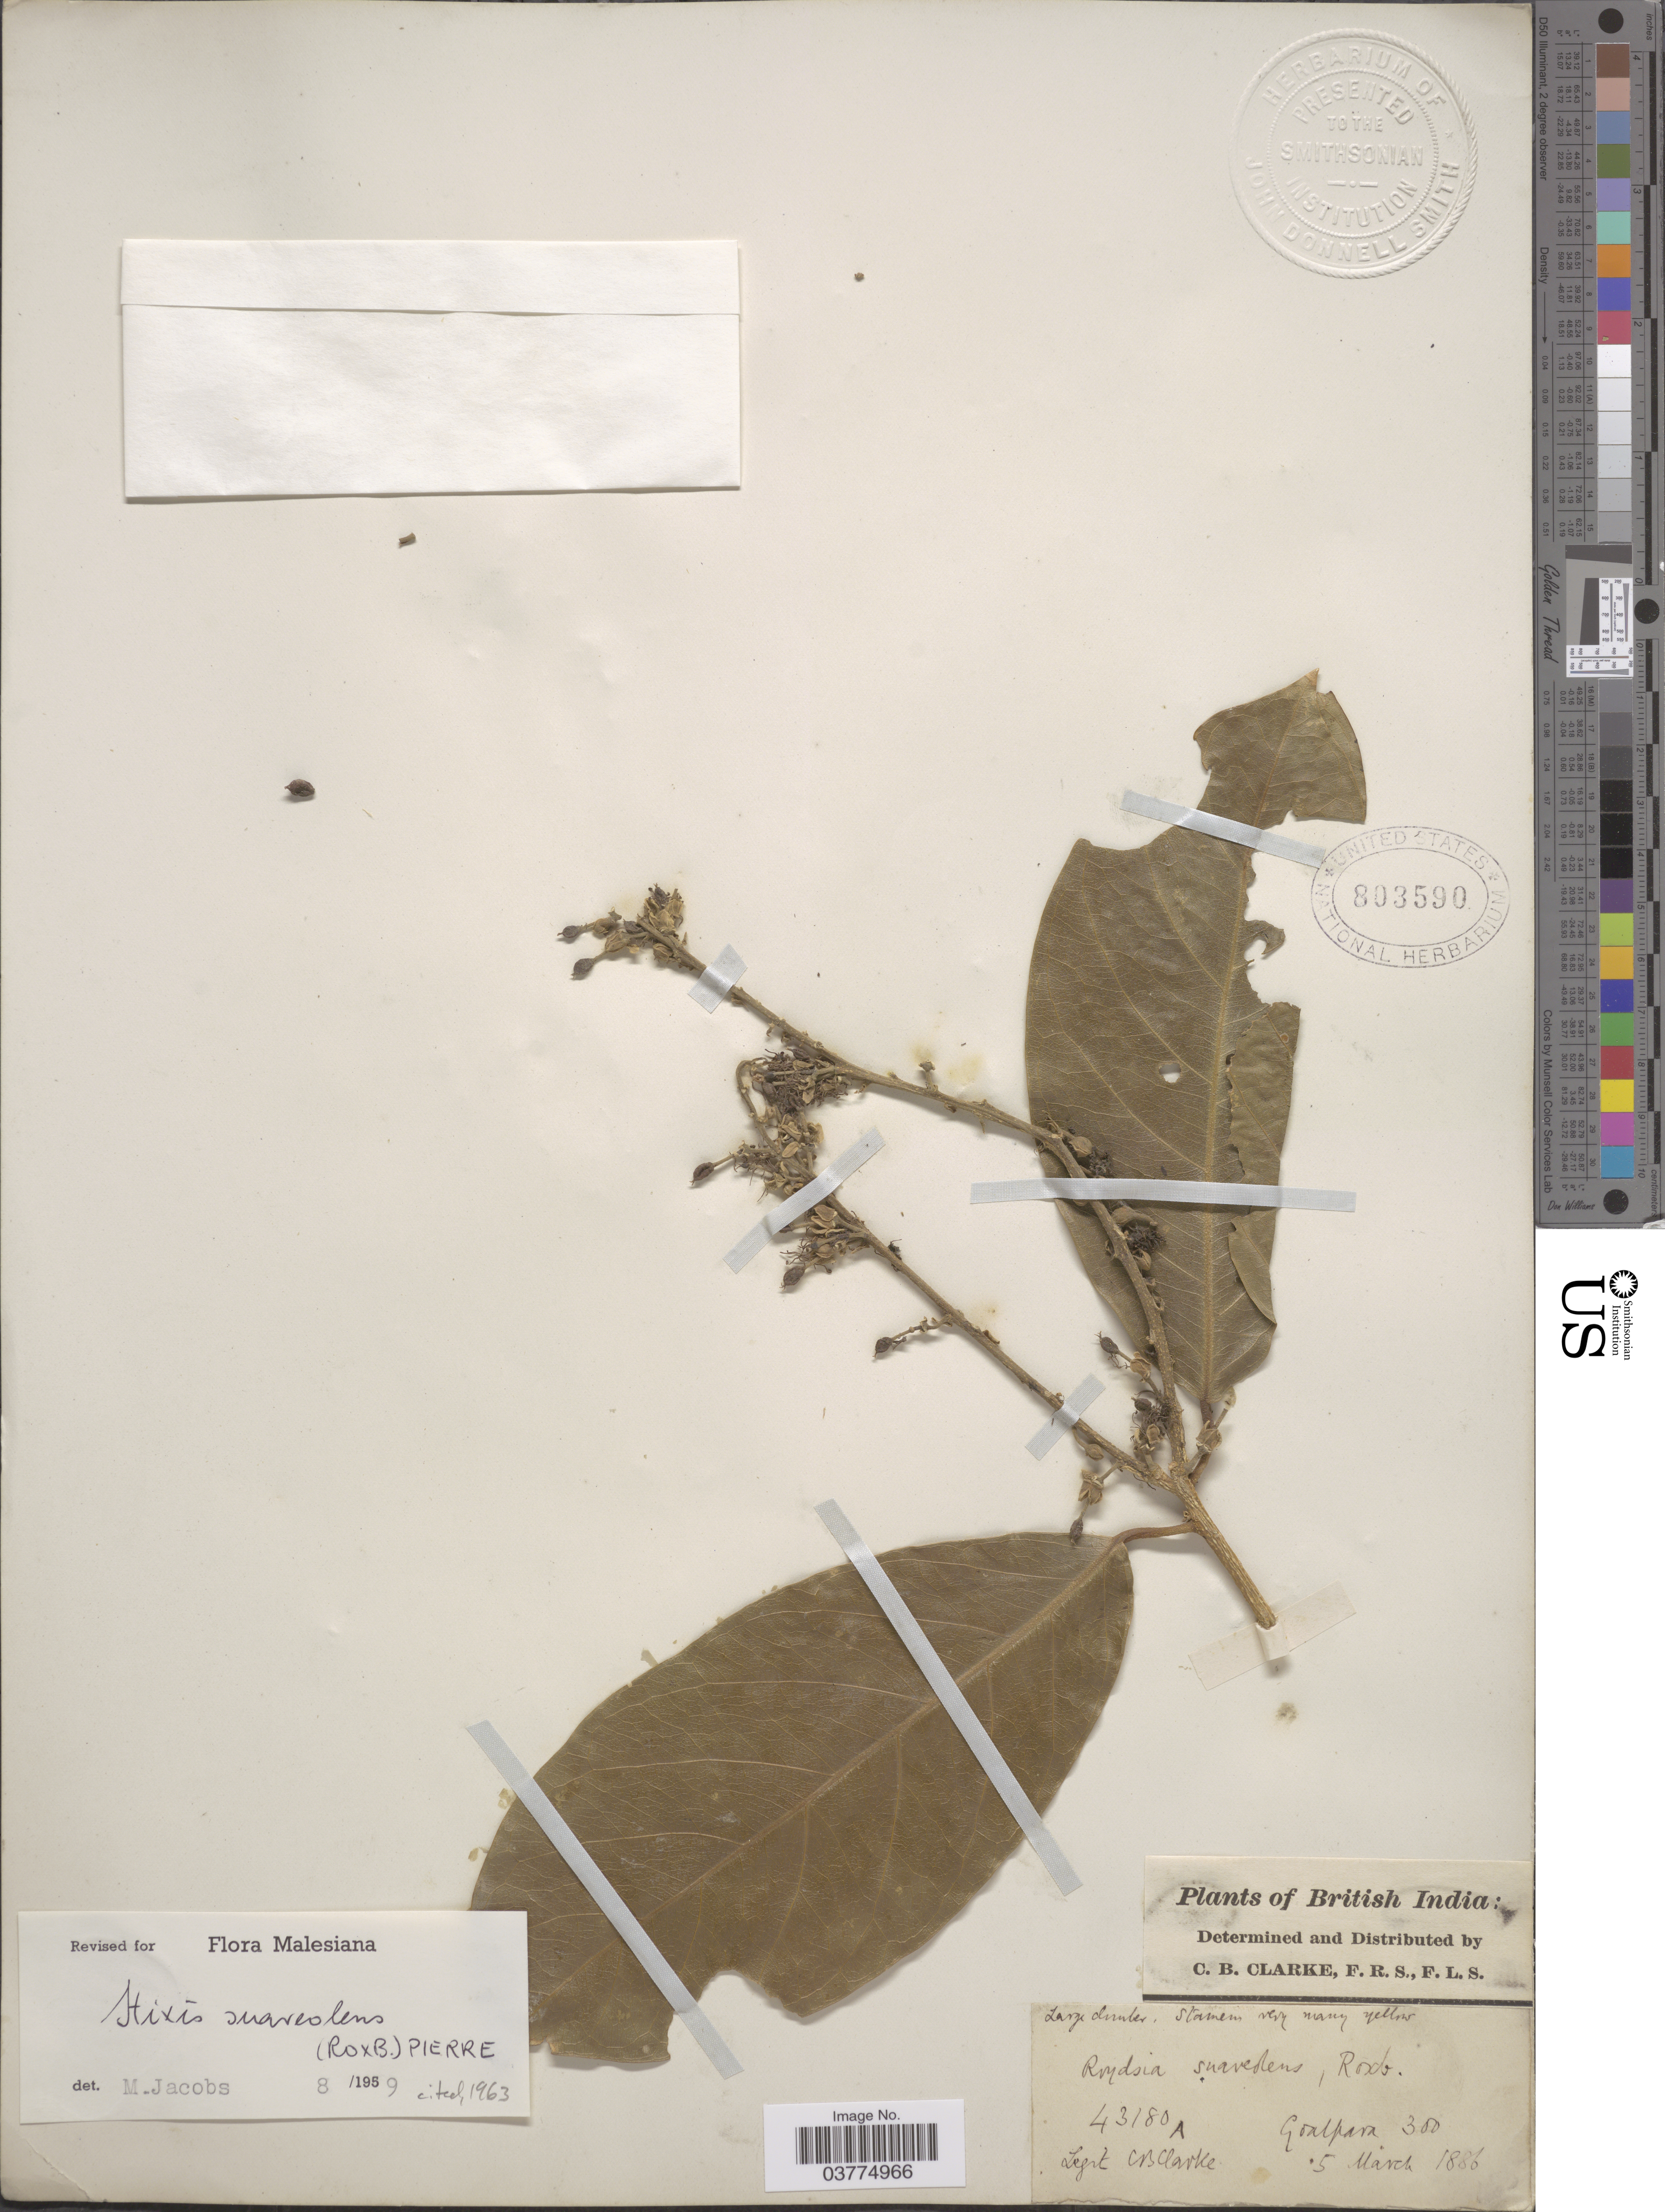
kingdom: Plantae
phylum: Tracheophyta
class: Magnoliopsida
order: Brassicales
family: Stixaceae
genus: Stixis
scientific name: Stixis suaveolens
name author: (Roxburgh) Baill.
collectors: C. B. Clarke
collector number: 43180A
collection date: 1886-03-05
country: India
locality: British India, Goalpara.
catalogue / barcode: US 803590